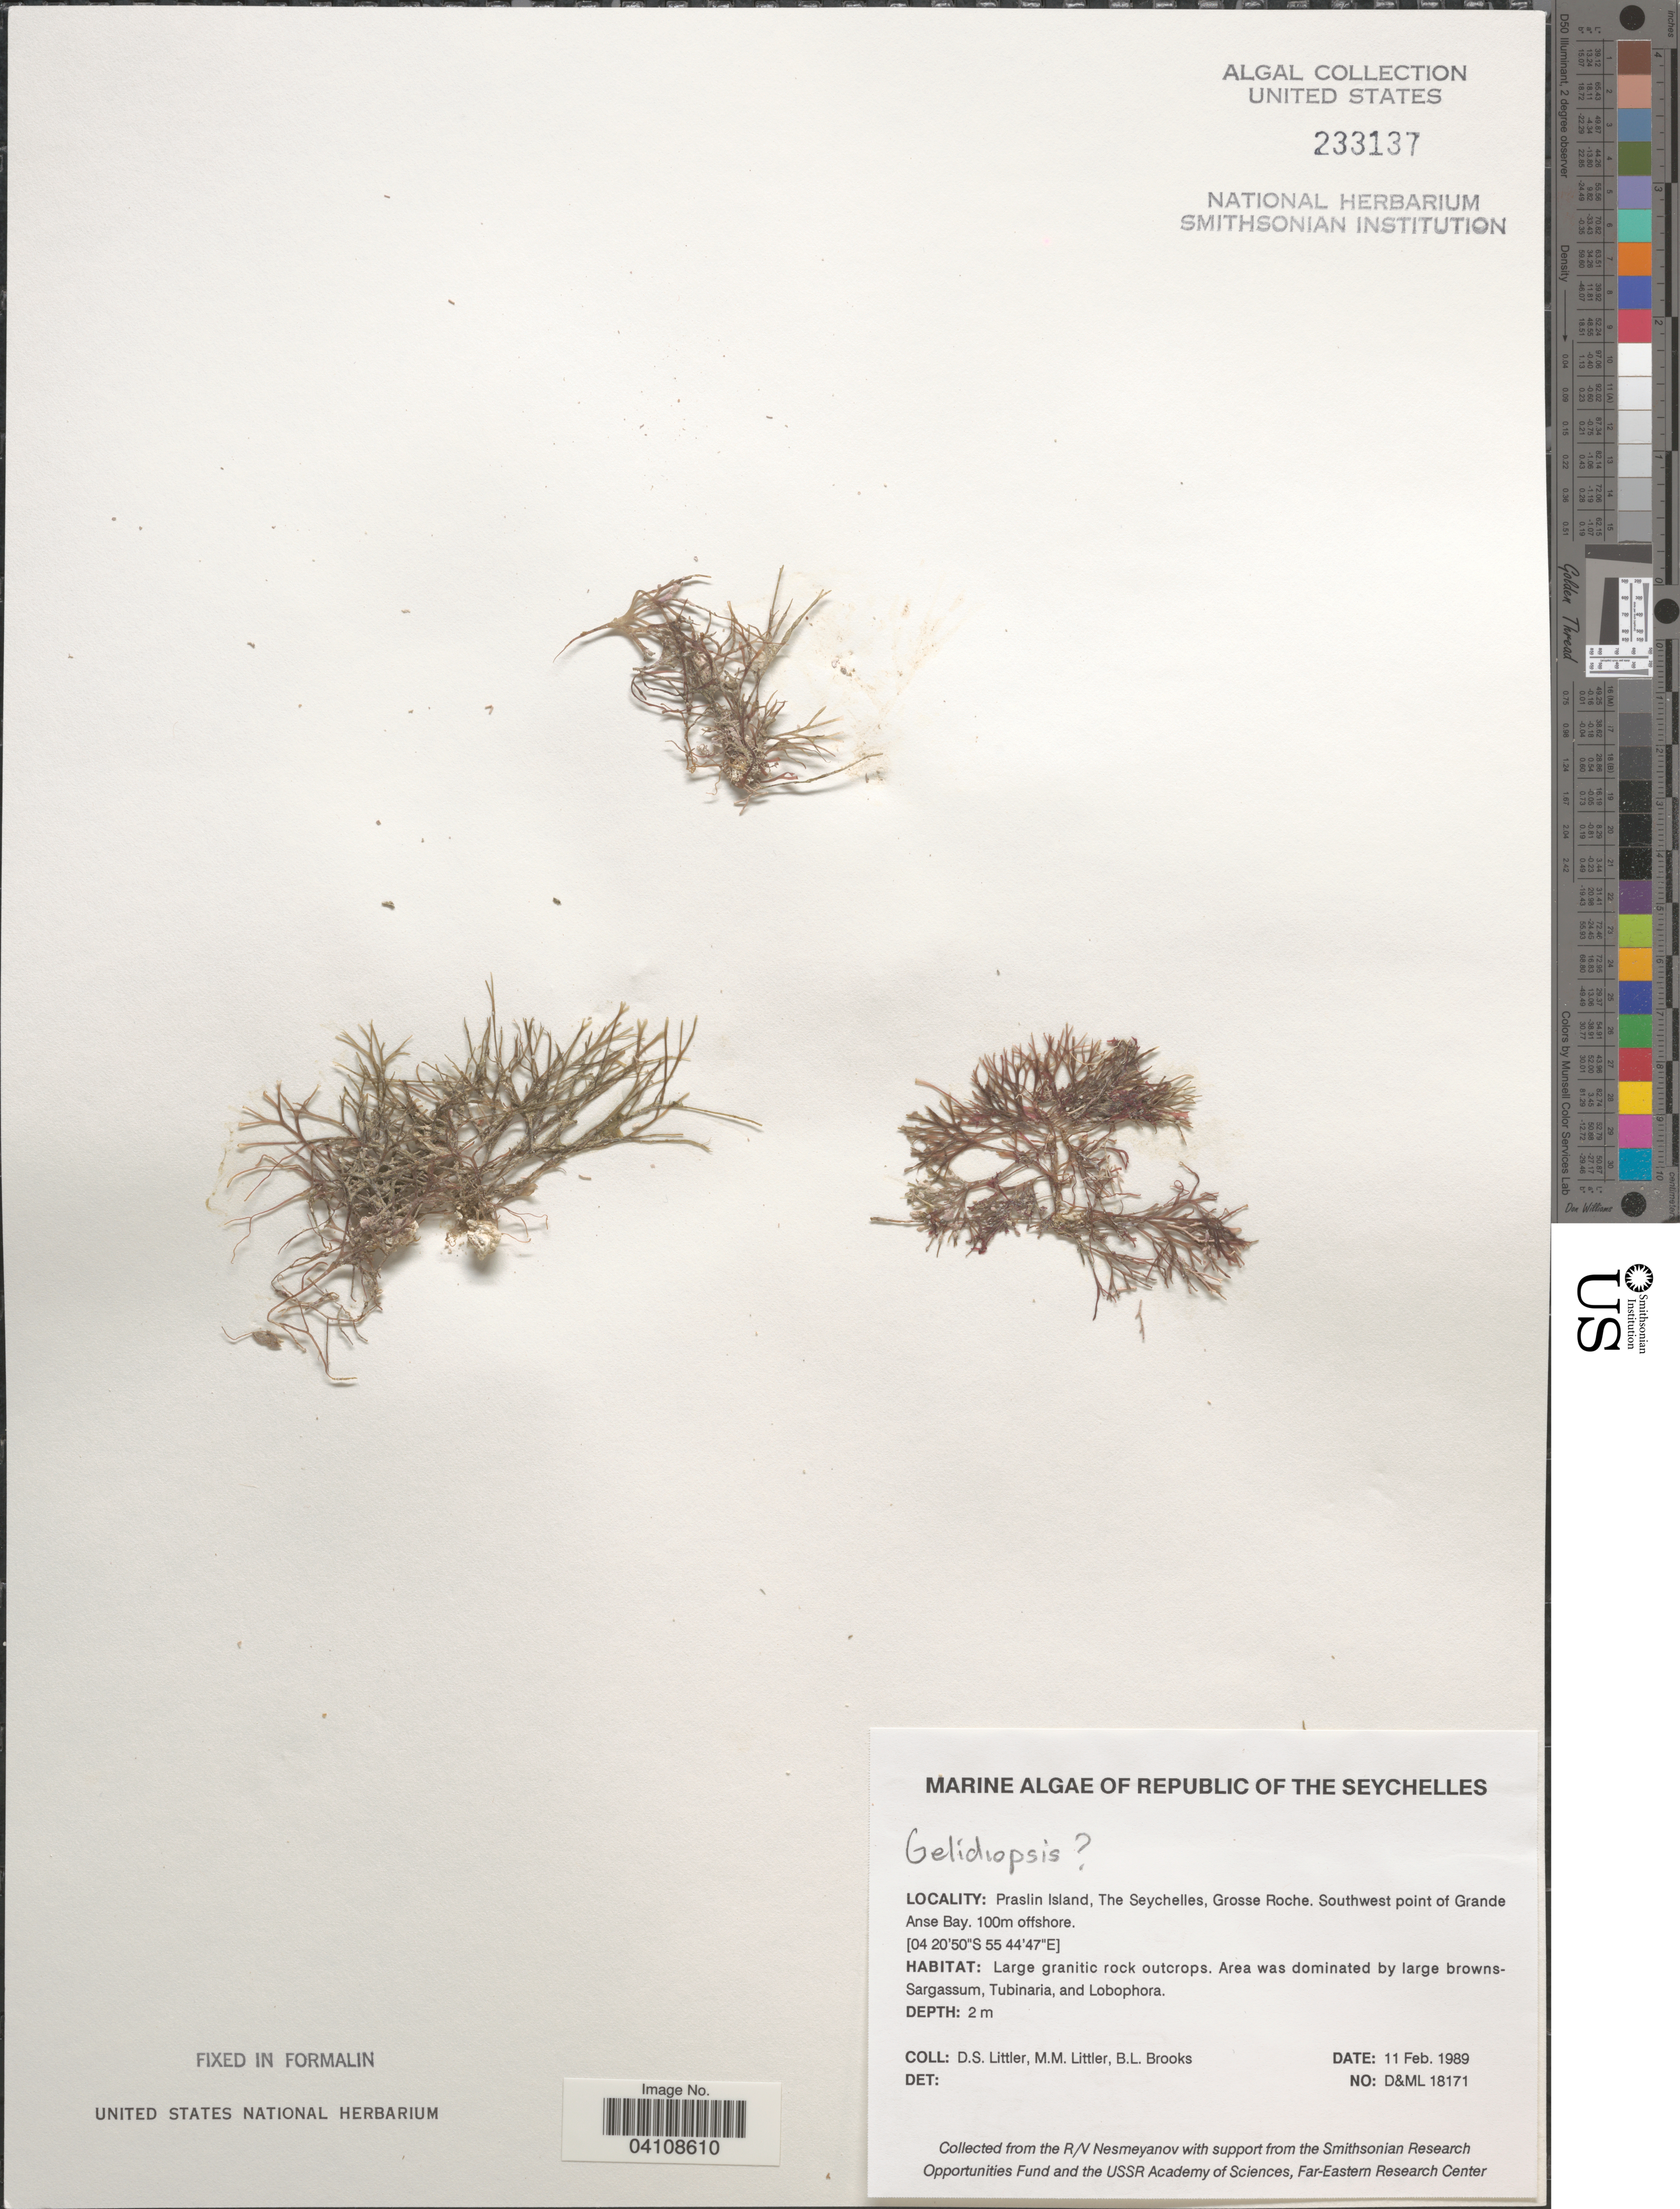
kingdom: Plantae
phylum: Rhodophyta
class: Florideophyceae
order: Rhodymeniales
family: Lomentariaceae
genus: Ceratodictyon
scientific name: Ceratodictyon sp.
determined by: Algae name updating Project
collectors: D. S. Littler & B. Brooks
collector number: D&ML18171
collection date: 1989-02-11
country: Seychelles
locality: Republic of The Seychelles. Praslin Island, Grosse Roche. Southwest point of Grande Anse Bay. 100m offshore.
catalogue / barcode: US 233137